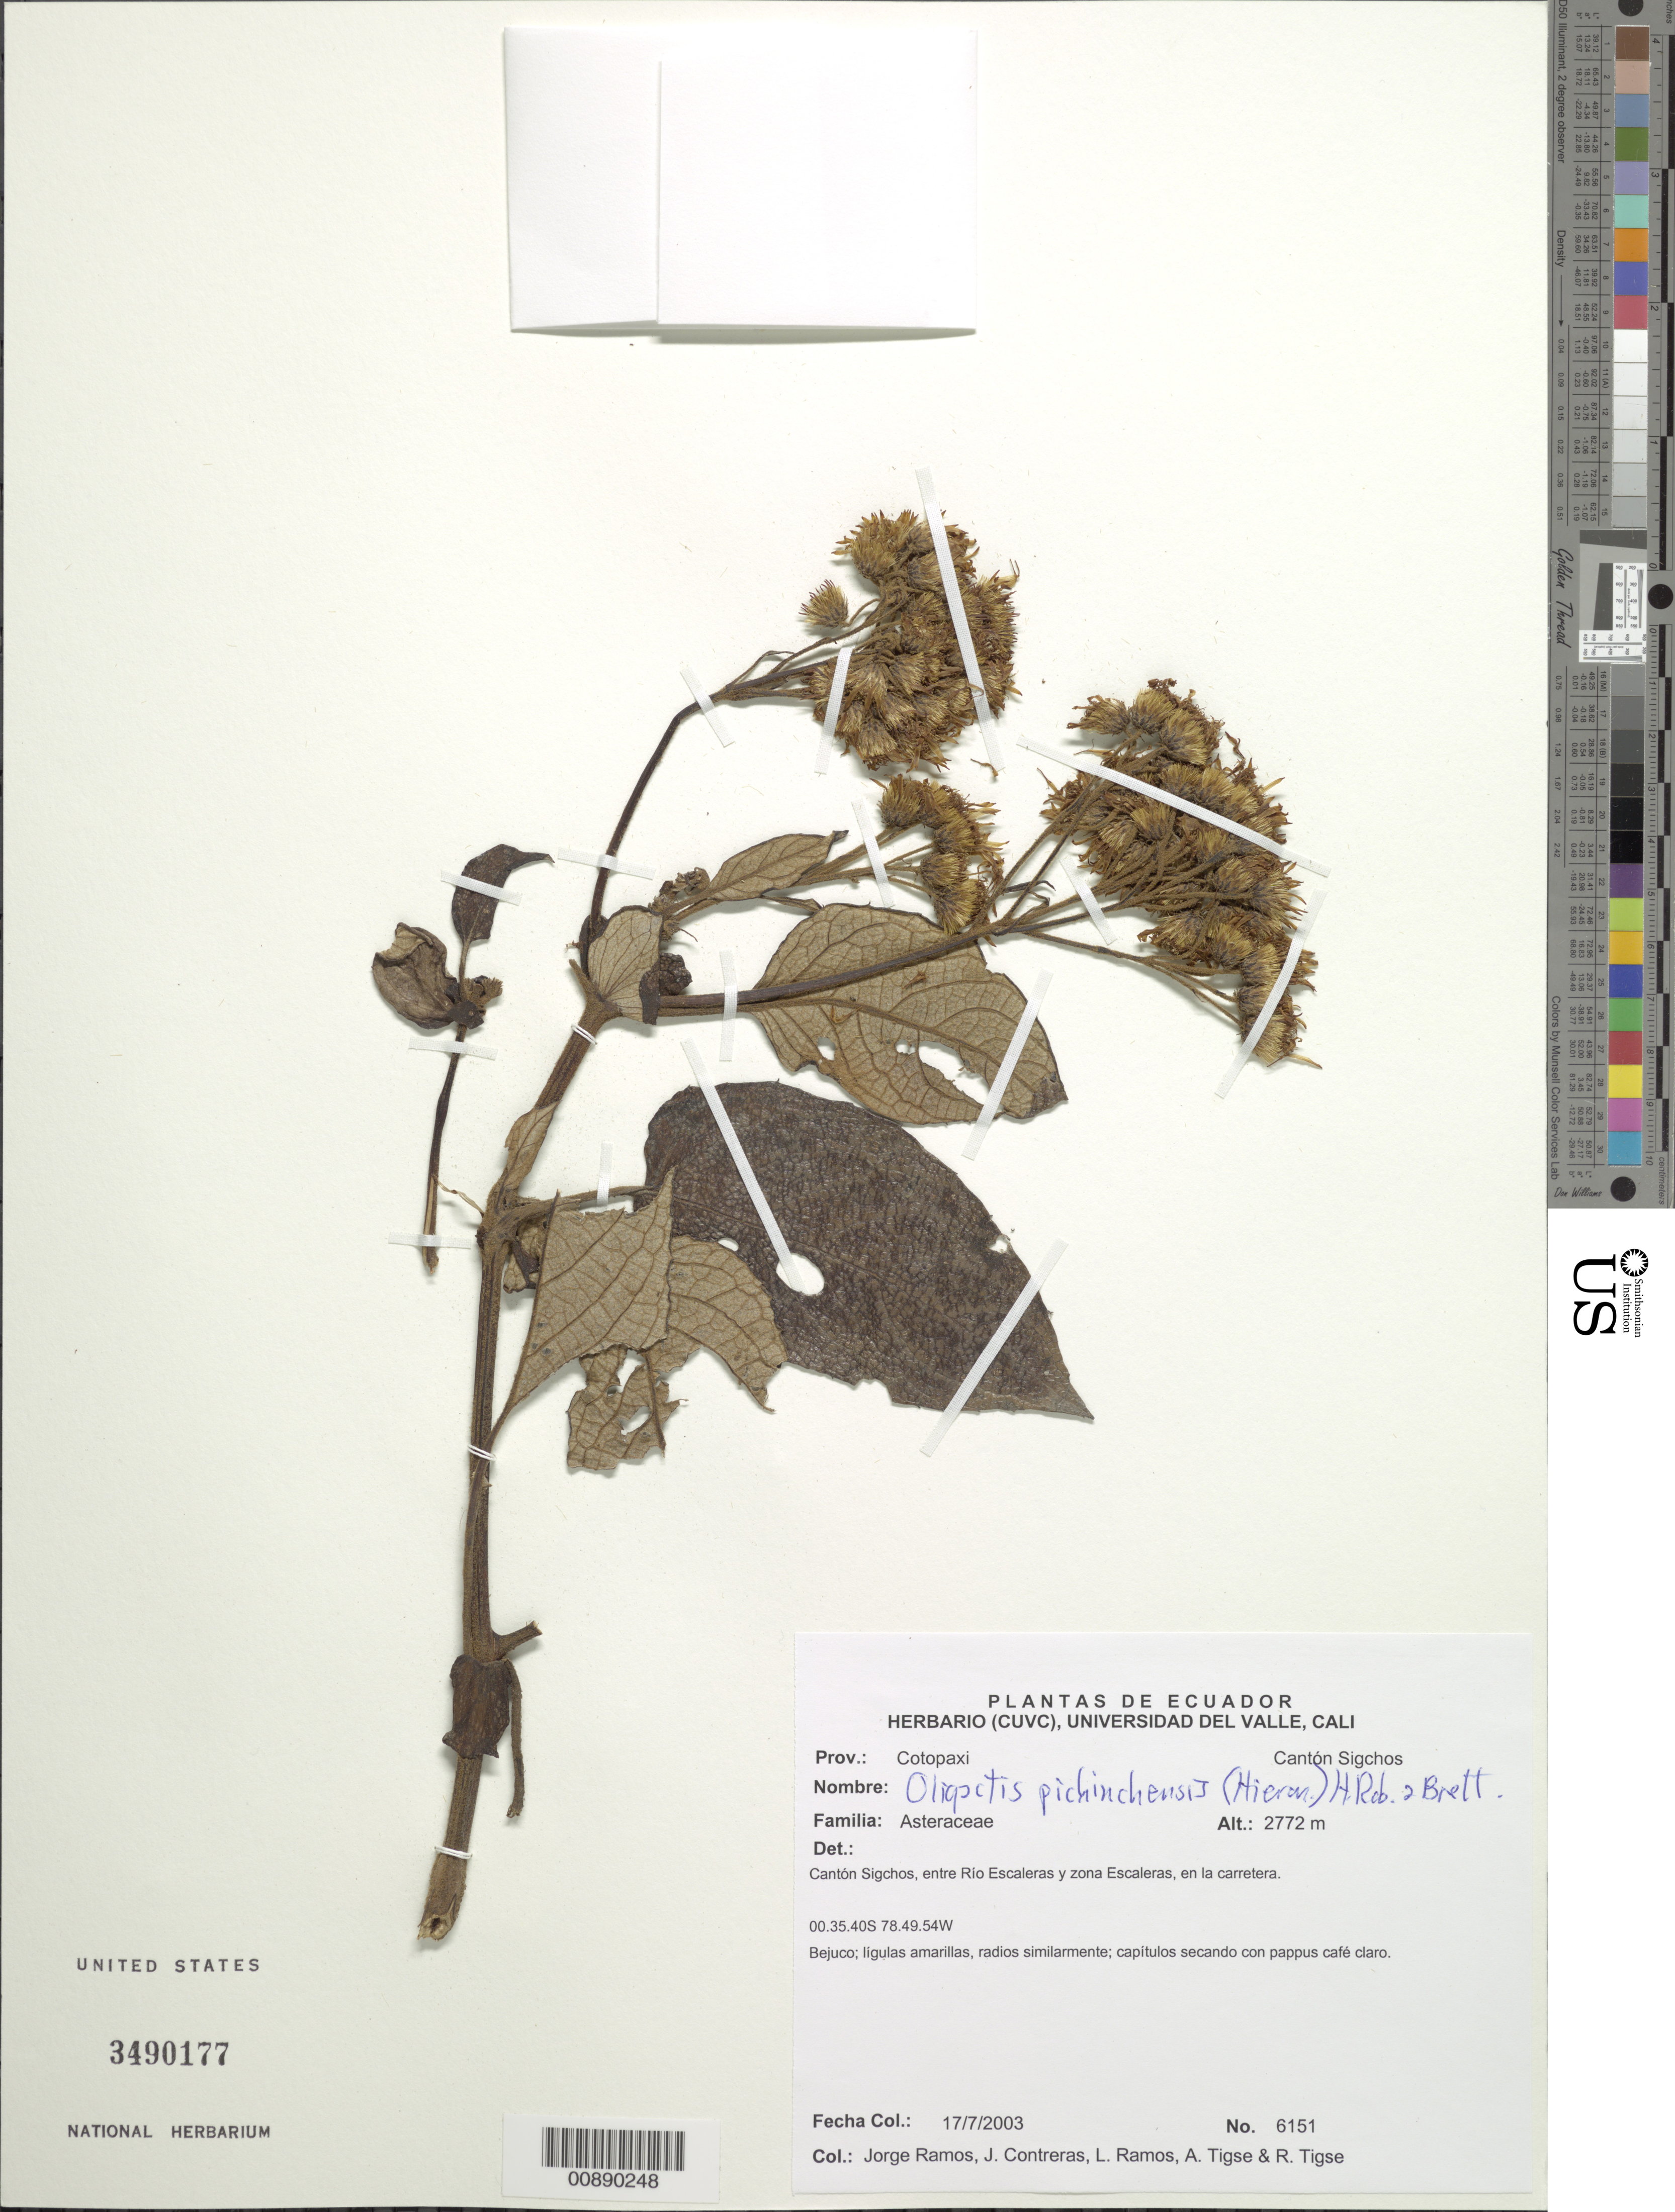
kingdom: Plantae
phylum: Tracheophyta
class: Magnoliopsida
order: Asterales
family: Asteraceae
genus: Sampera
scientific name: Sampera pichinichensis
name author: (Hieron.) V.A. Funk & H. Rob.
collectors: J. Ramos, J. Contreras, L. Ramos, A. Tigse & R. Tigse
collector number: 6151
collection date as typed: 17 July 2003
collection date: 2003-07-17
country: Ecuador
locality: Prov. Cotopaxi, Mun. Cantón Sigchos, entre Río Escaleras y zona Escaleras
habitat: Carretera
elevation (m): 1875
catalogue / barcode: US 3490177